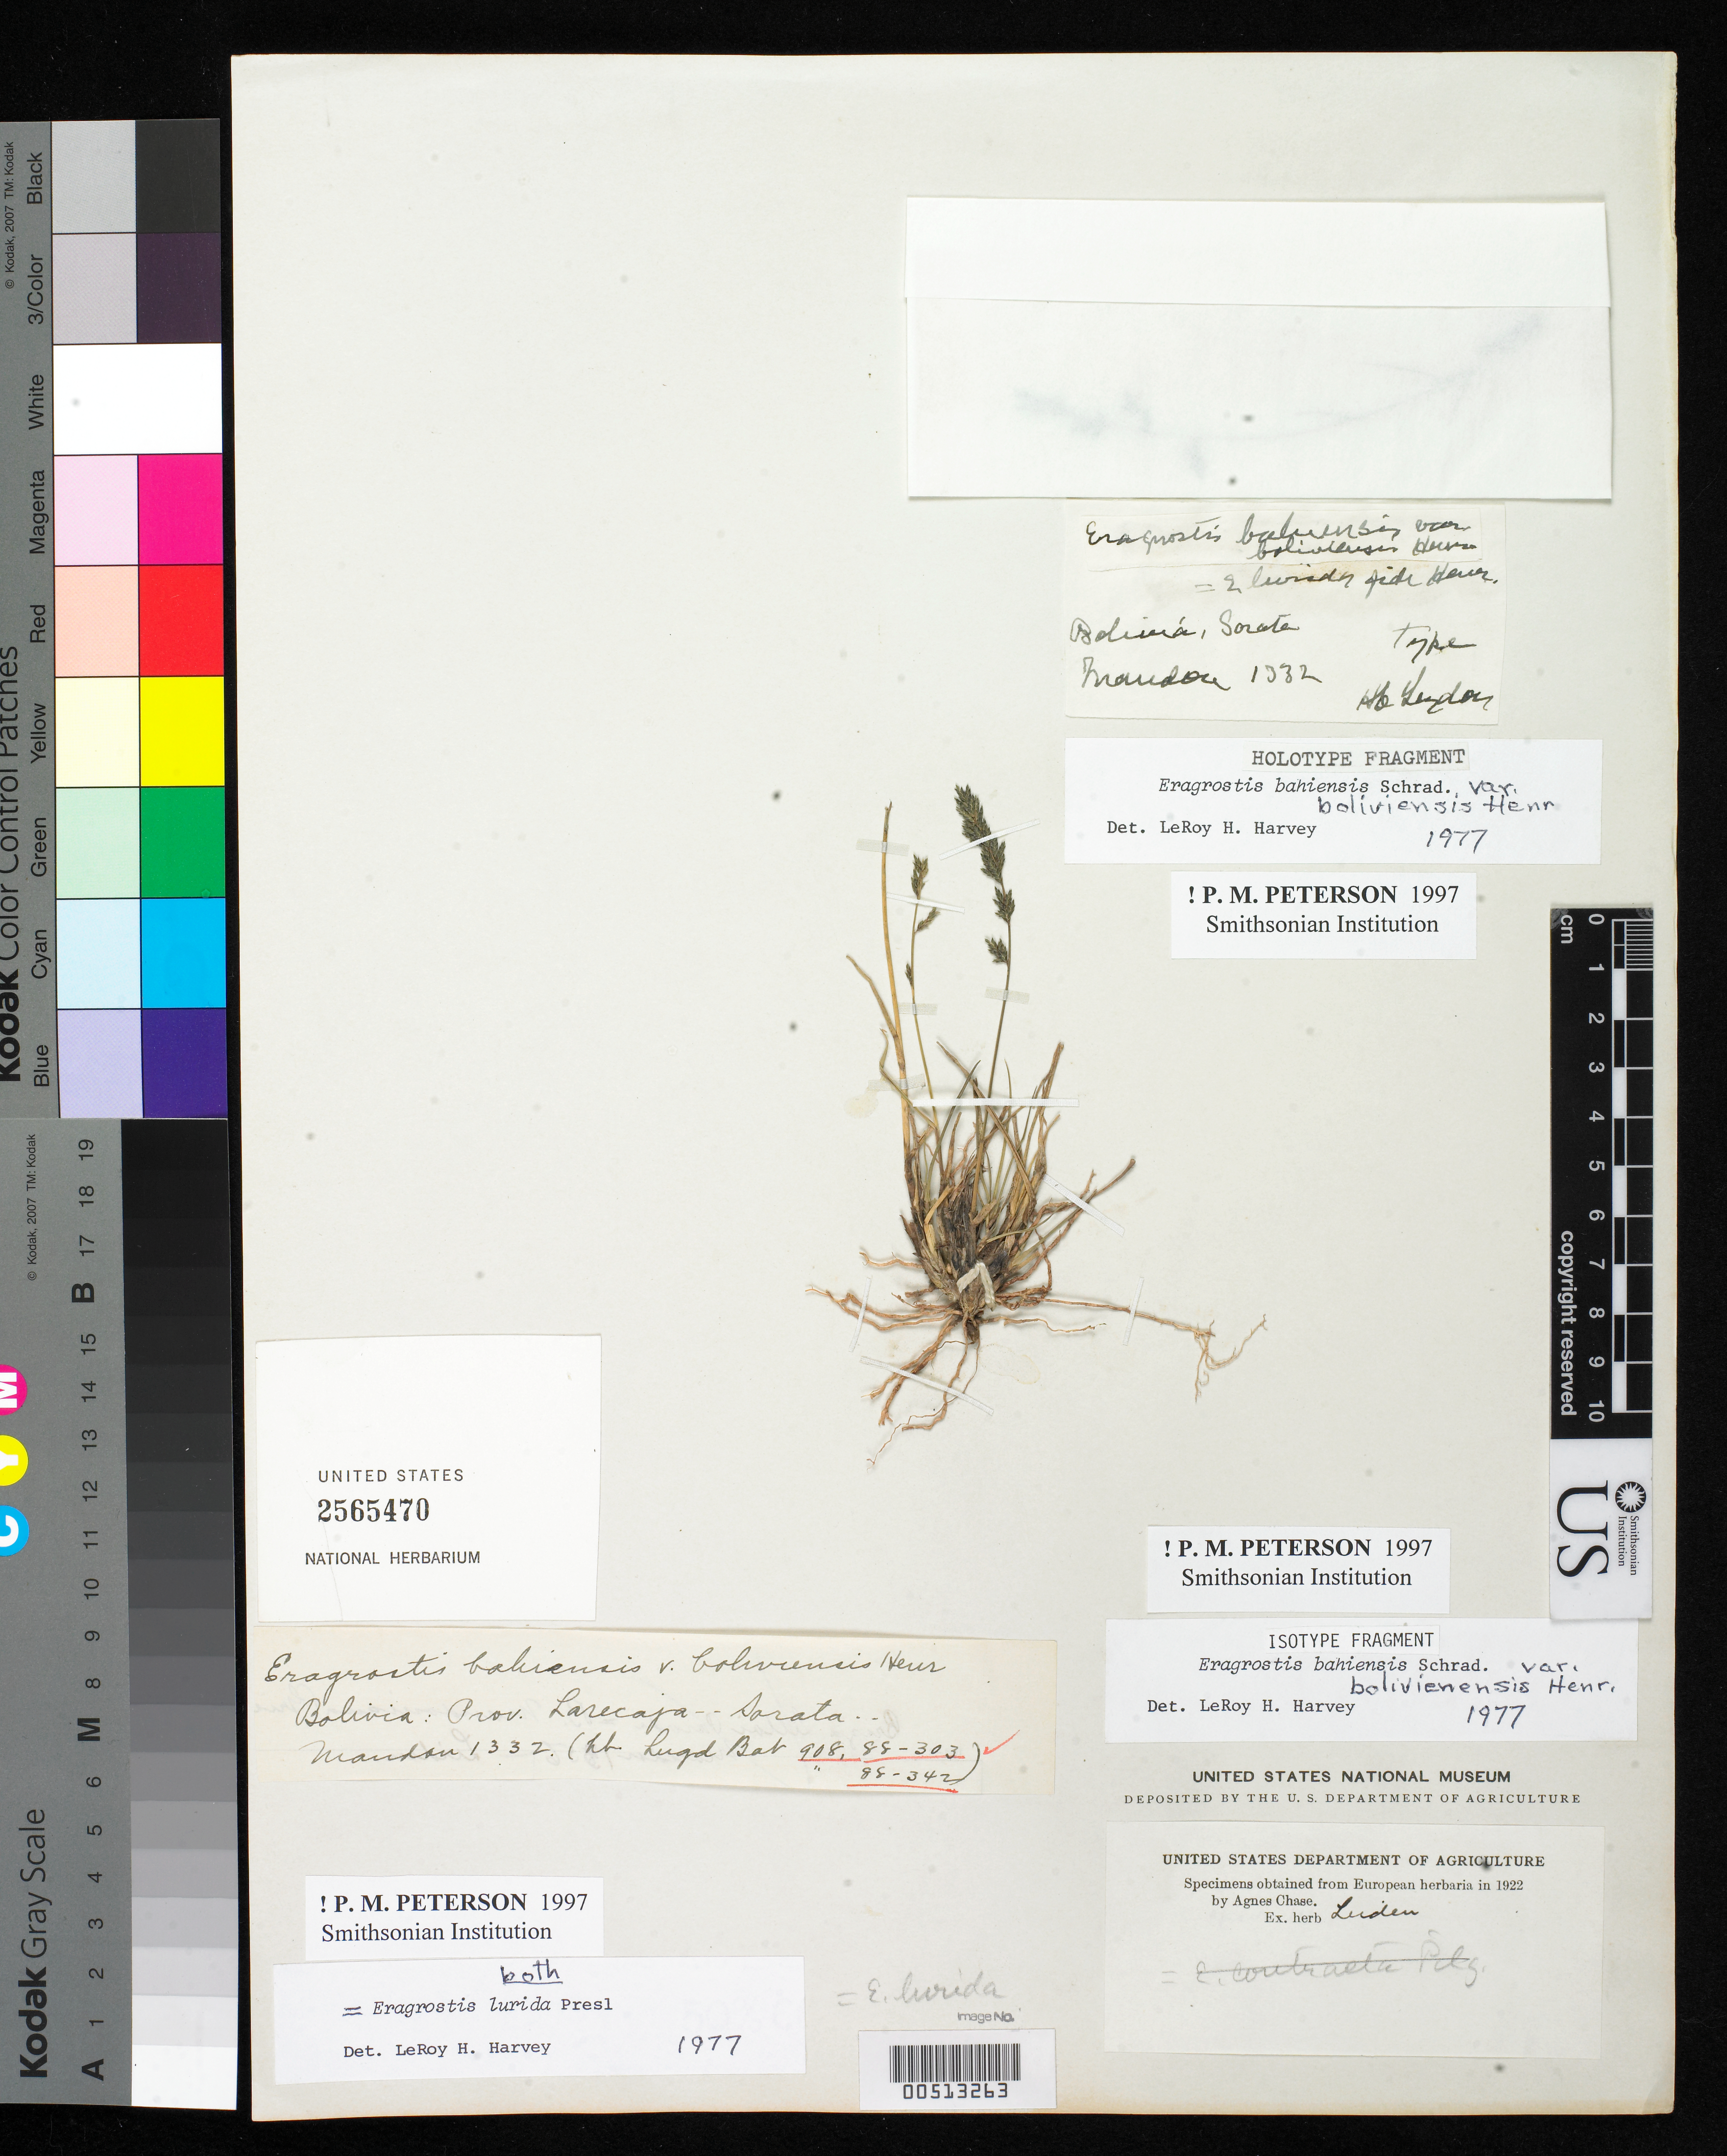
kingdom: Plantae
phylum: Tracheophyta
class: Liliopsida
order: Poales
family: Poaceae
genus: Eragrostis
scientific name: Eragrostis bahiensis var. boliviensis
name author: Henr.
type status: Isotype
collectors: G. Mandon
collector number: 1332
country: Bolivia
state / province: La Paz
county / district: Larecaja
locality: Sorata.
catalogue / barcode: US 256470